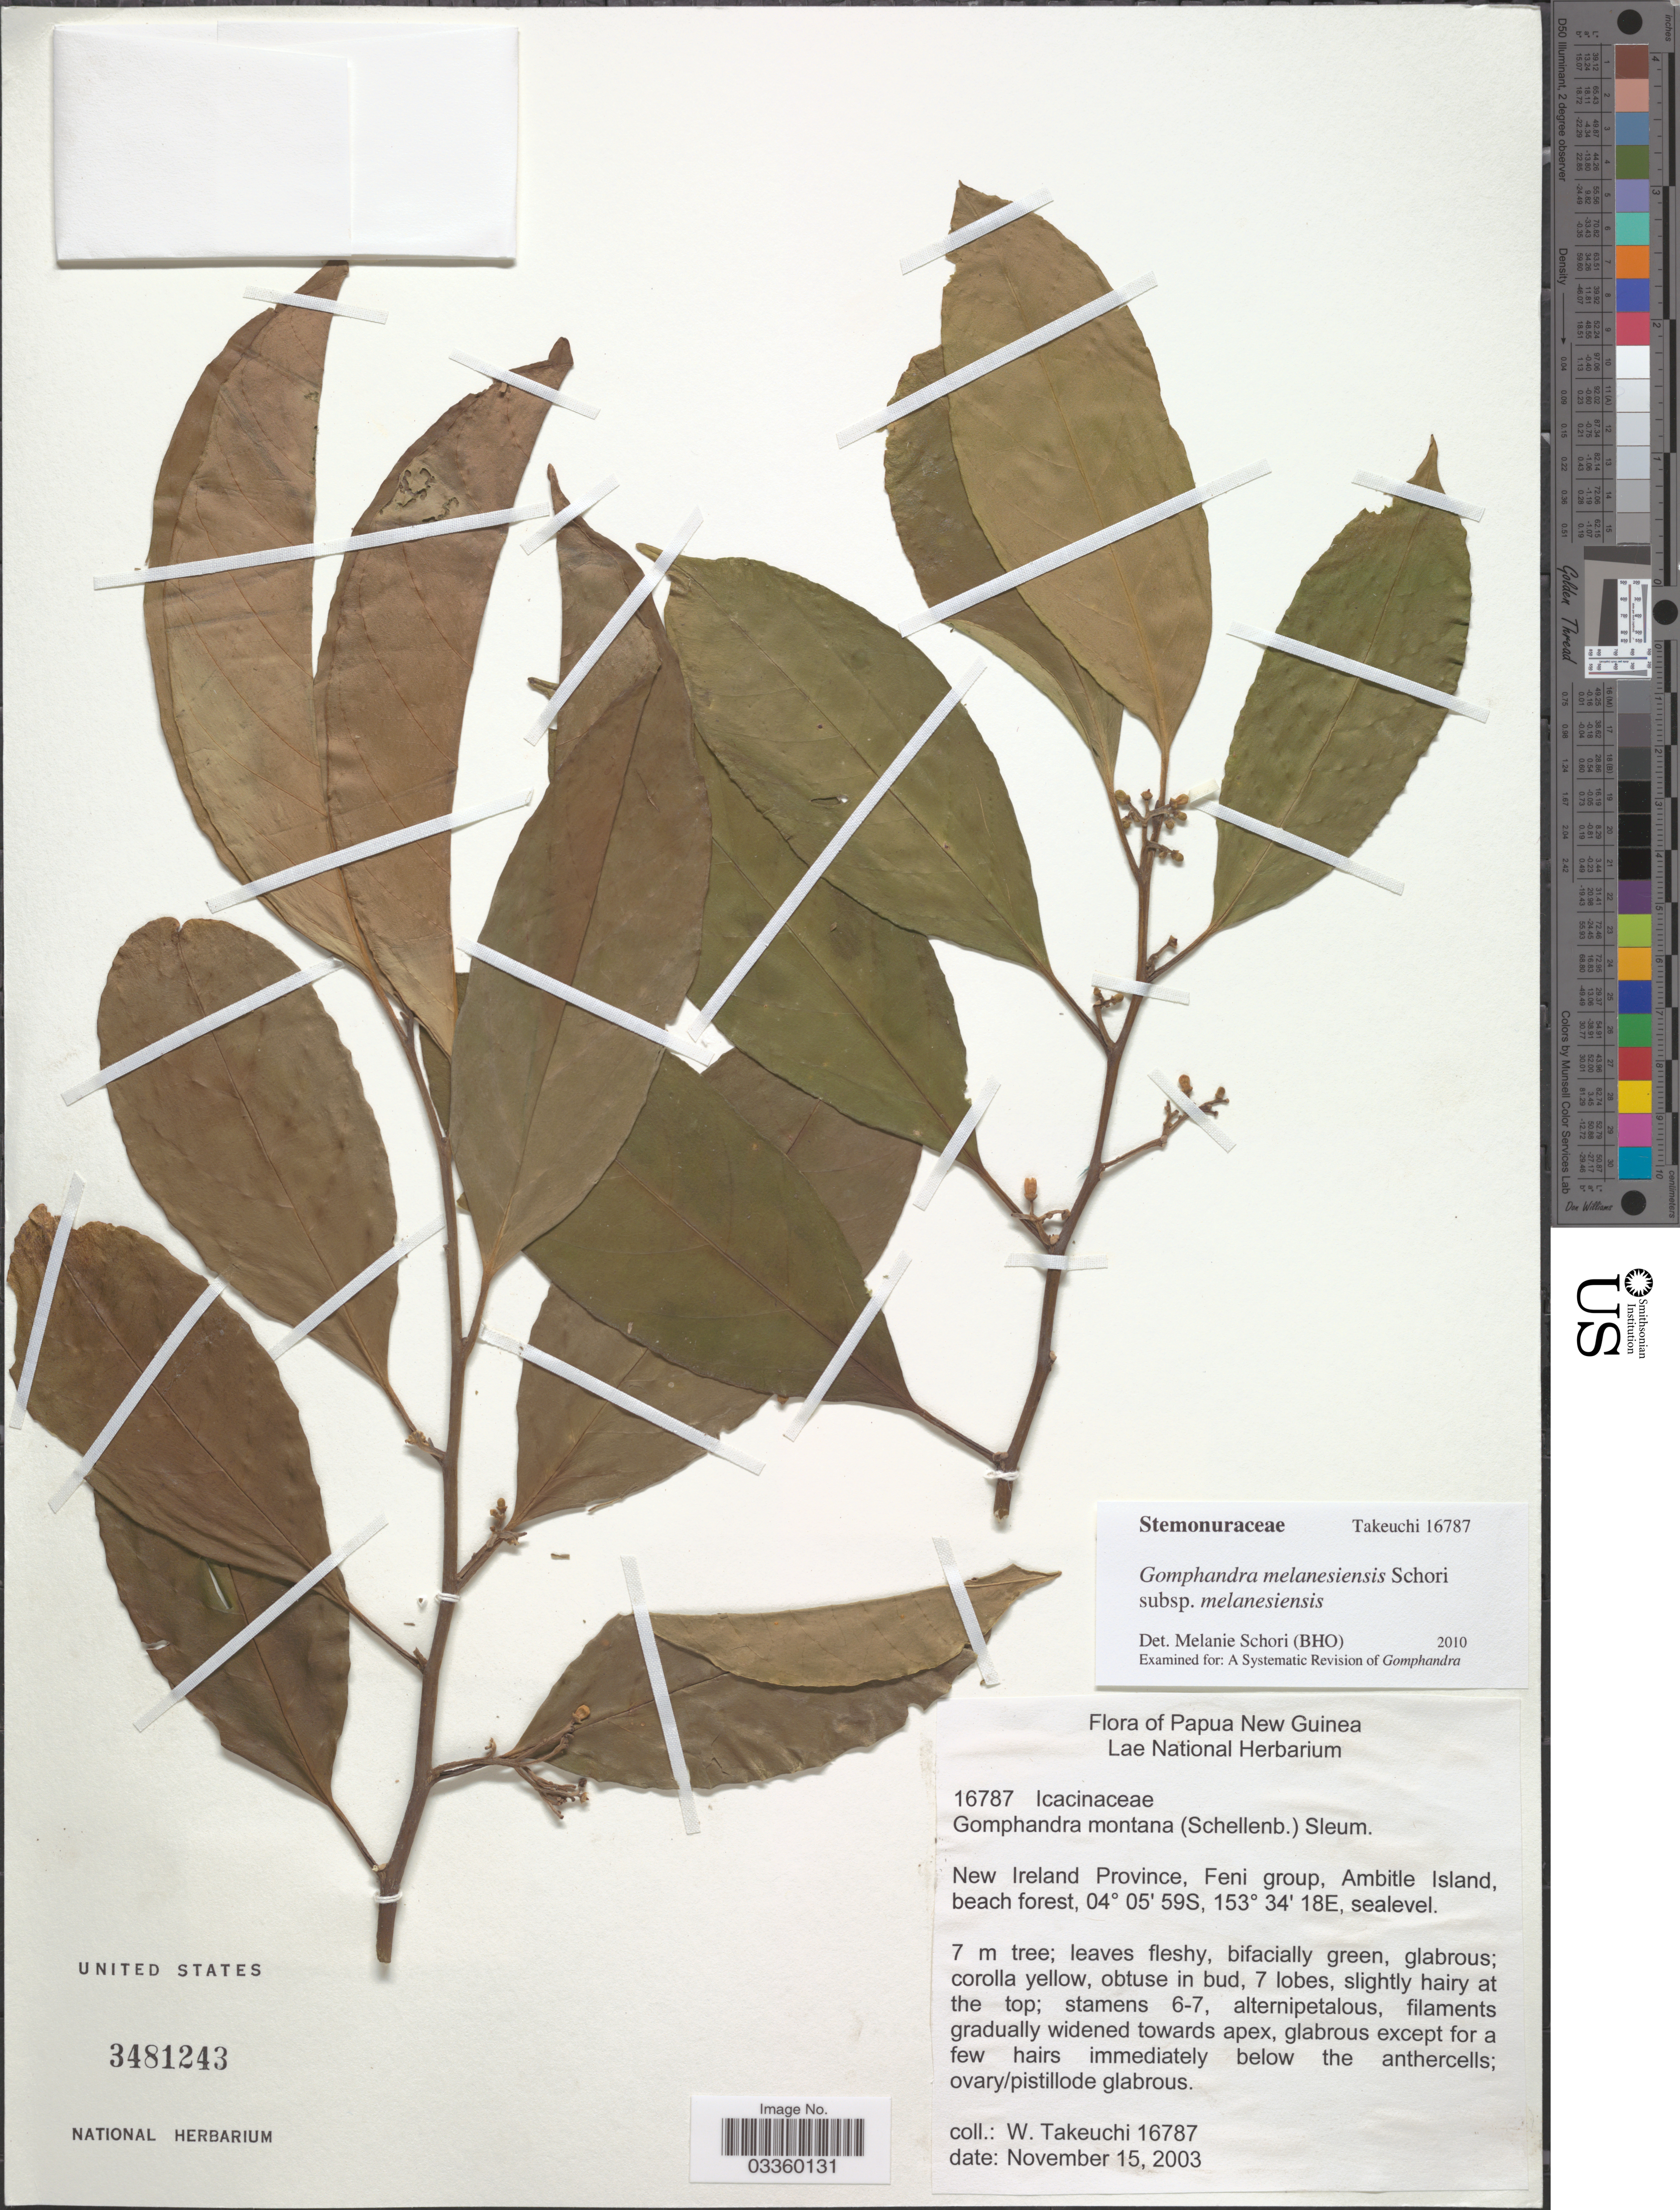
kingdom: Plantae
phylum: Tracheophyta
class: Magnoliopsida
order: Cardiopteridales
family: Stemonuraceae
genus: Gomphandra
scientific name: Gomphandra melanesiensis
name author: Schori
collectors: W. Takeuchi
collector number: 16787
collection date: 2003-11-15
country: Papua New Guinea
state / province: New Ireland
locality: Feni group, Ambitle Island, beach forest.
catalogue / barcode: US 3481243